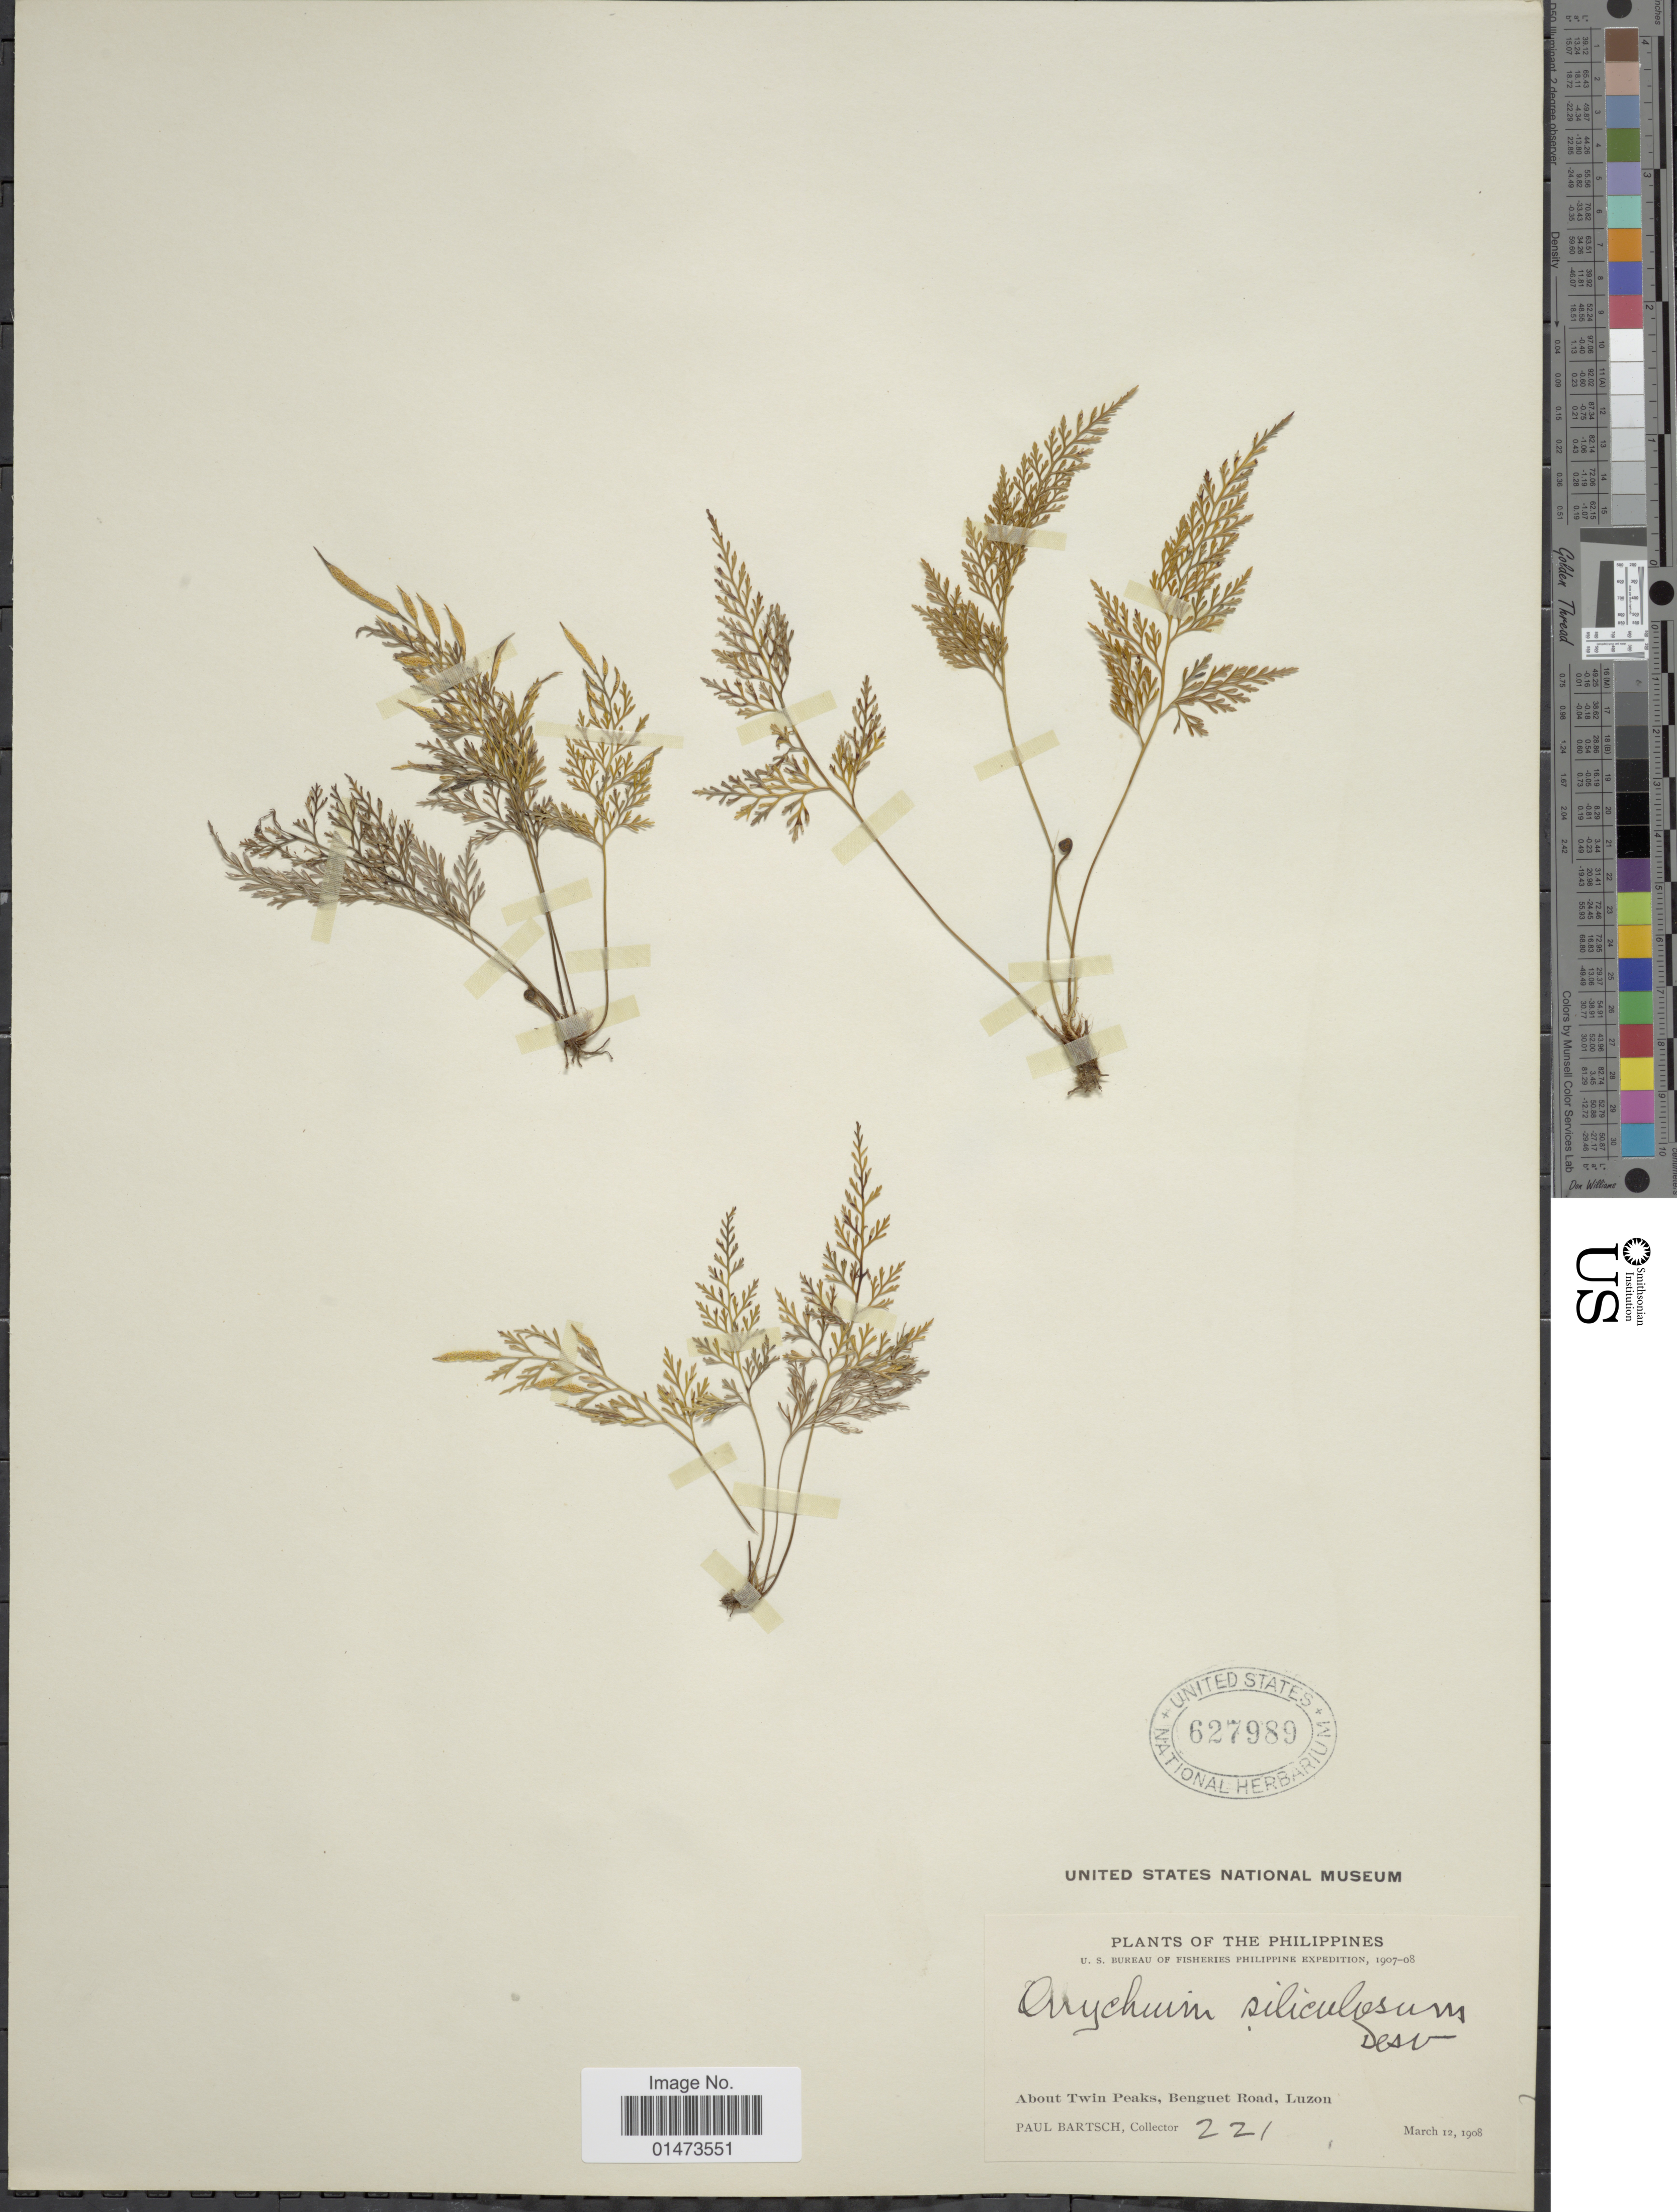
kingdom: Plantae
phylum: Tracheophyta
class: Polypodiopsida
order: Polypodiales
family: Pteridaceae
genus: Onychium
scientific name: Onychium siliculosum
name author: (Desv.) C. Chr.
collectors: P. Bartsch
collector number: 221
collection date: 1908-03-12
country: Philippines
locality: About Twin Peaks, Beguet Road.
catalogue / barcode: US 627989